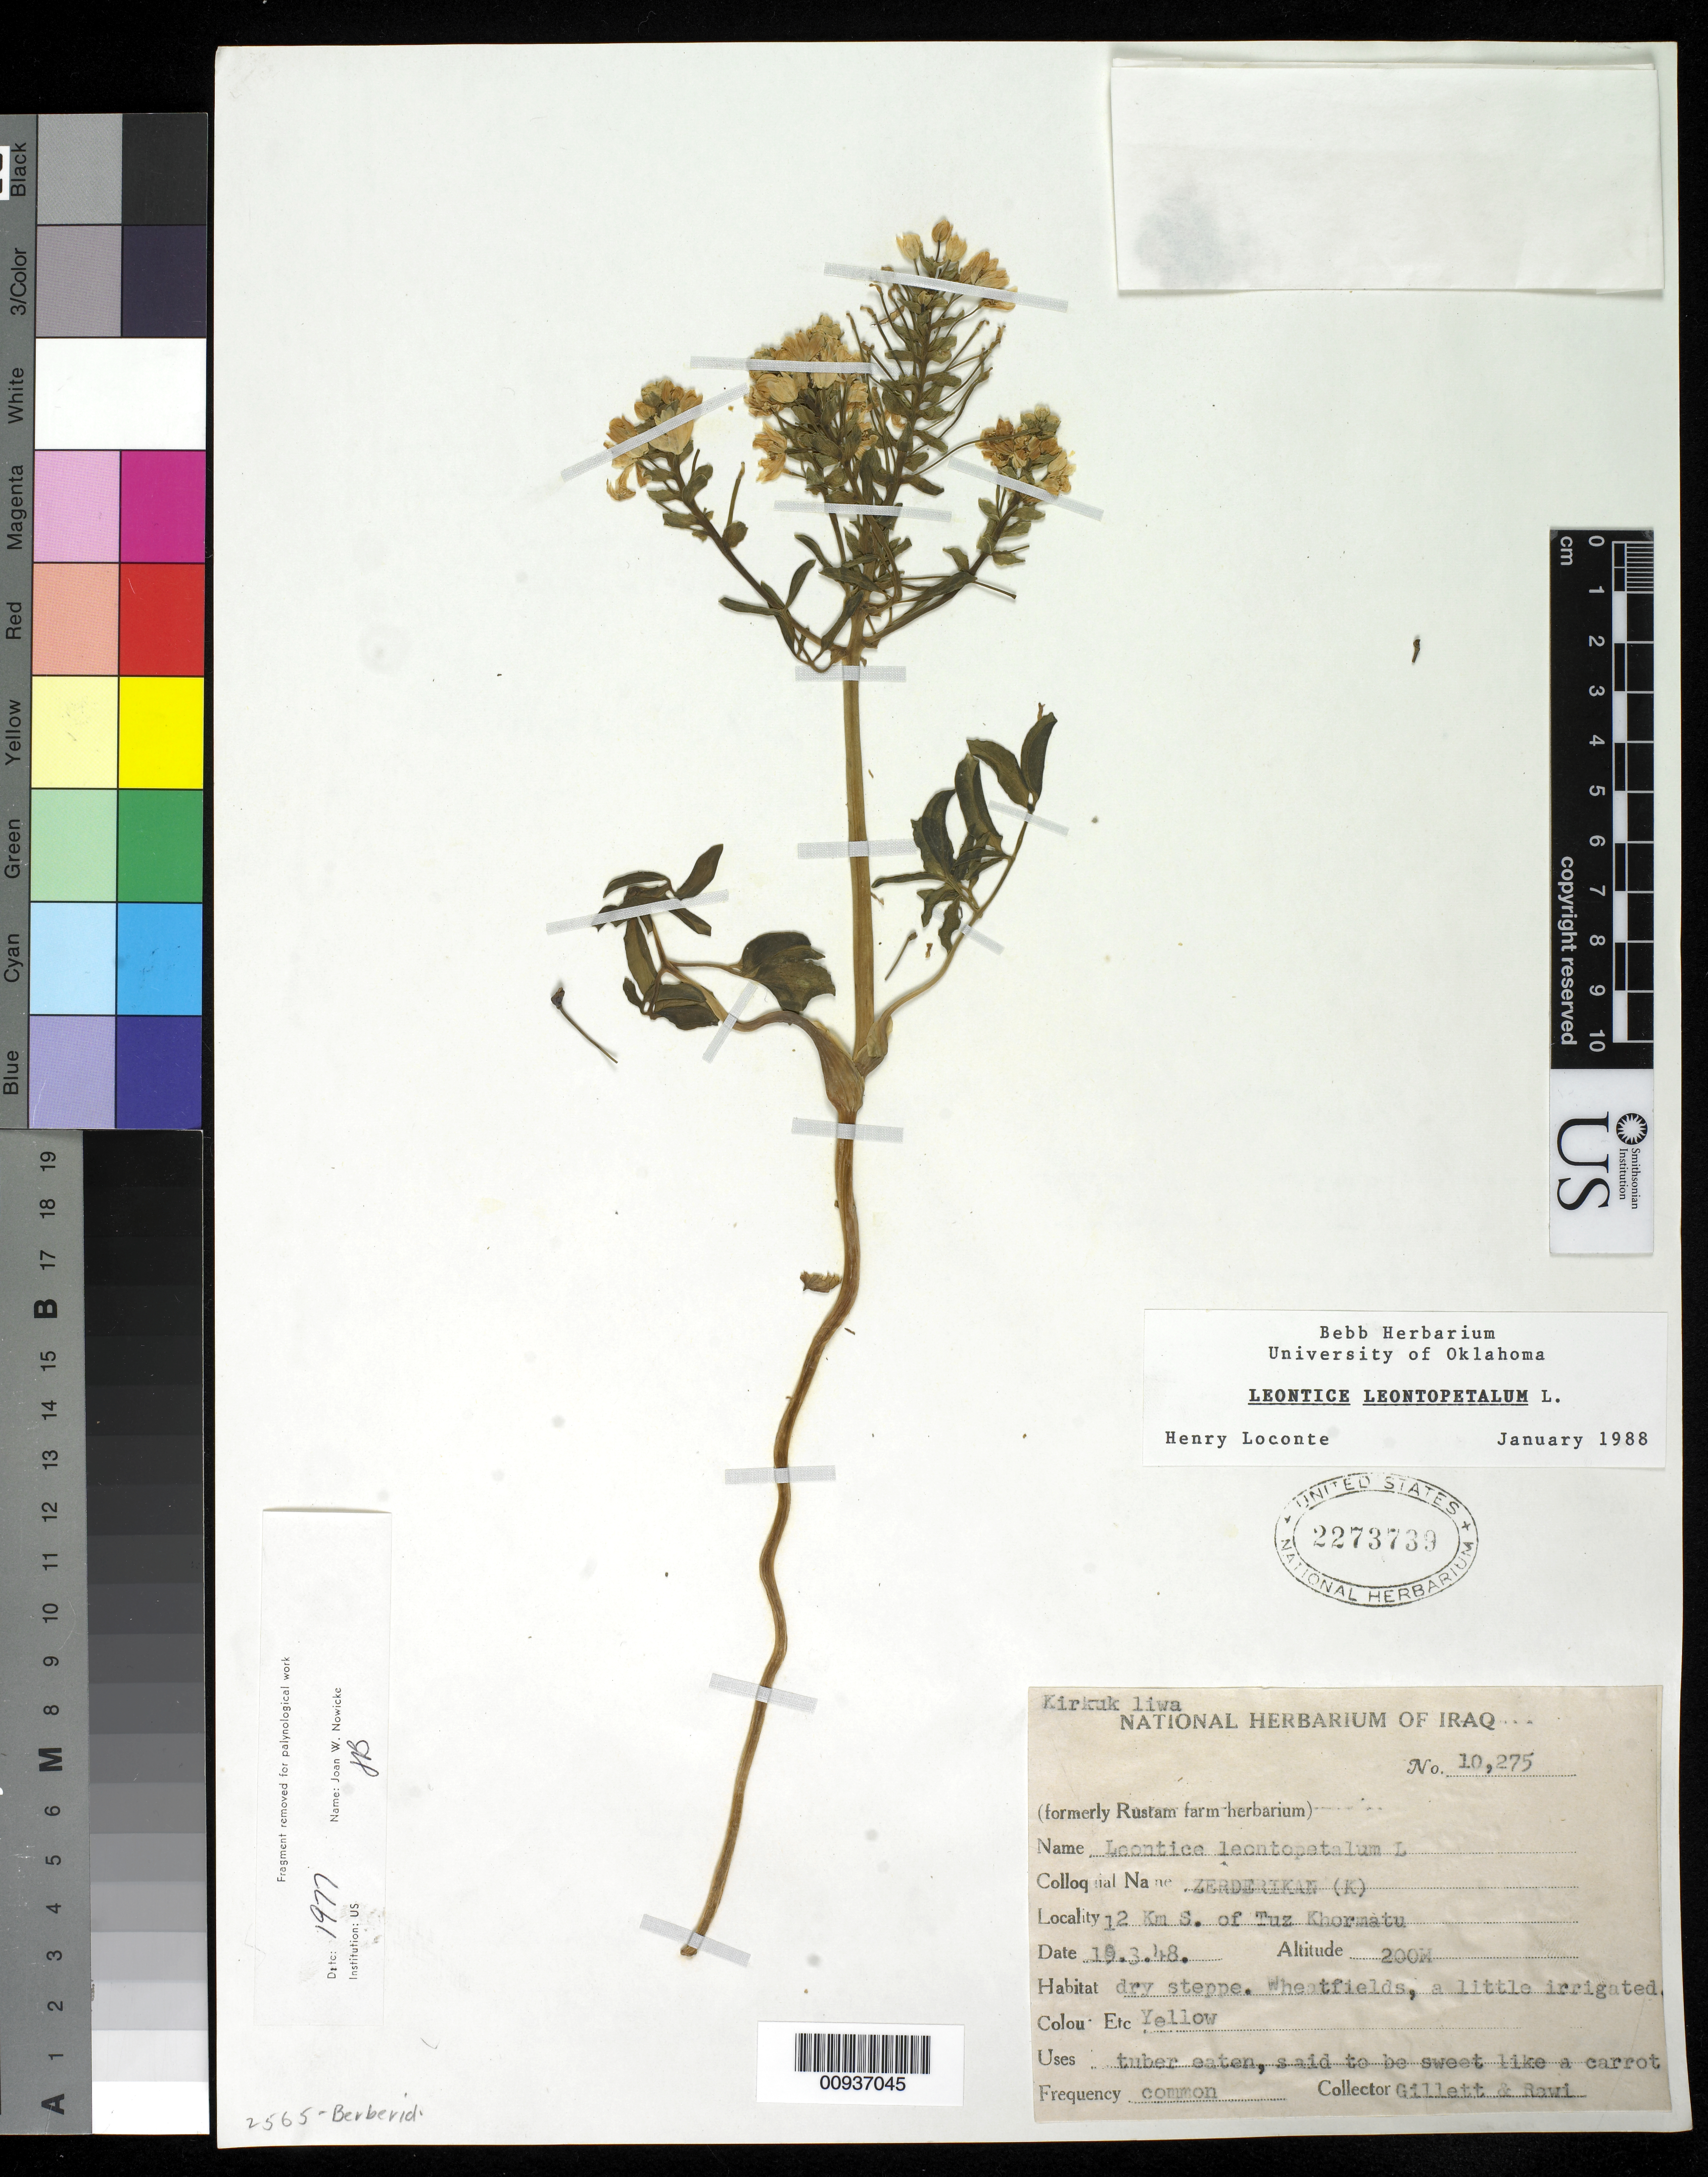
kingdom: Plantae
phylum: Tracheophyta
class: Magnoliopsida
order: Ranunculales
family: Berberidaceae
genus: Leontice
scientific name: Leontice leontopetalum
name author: L.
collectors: Gillett, -- & -. Rawi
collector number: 10275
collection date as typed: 19 Mar 1948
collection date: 1948-03-19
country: Iraq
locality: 12 K S. of tuz Khormatu. Kirkuk liwa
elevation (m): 200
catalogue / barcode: US 2273739